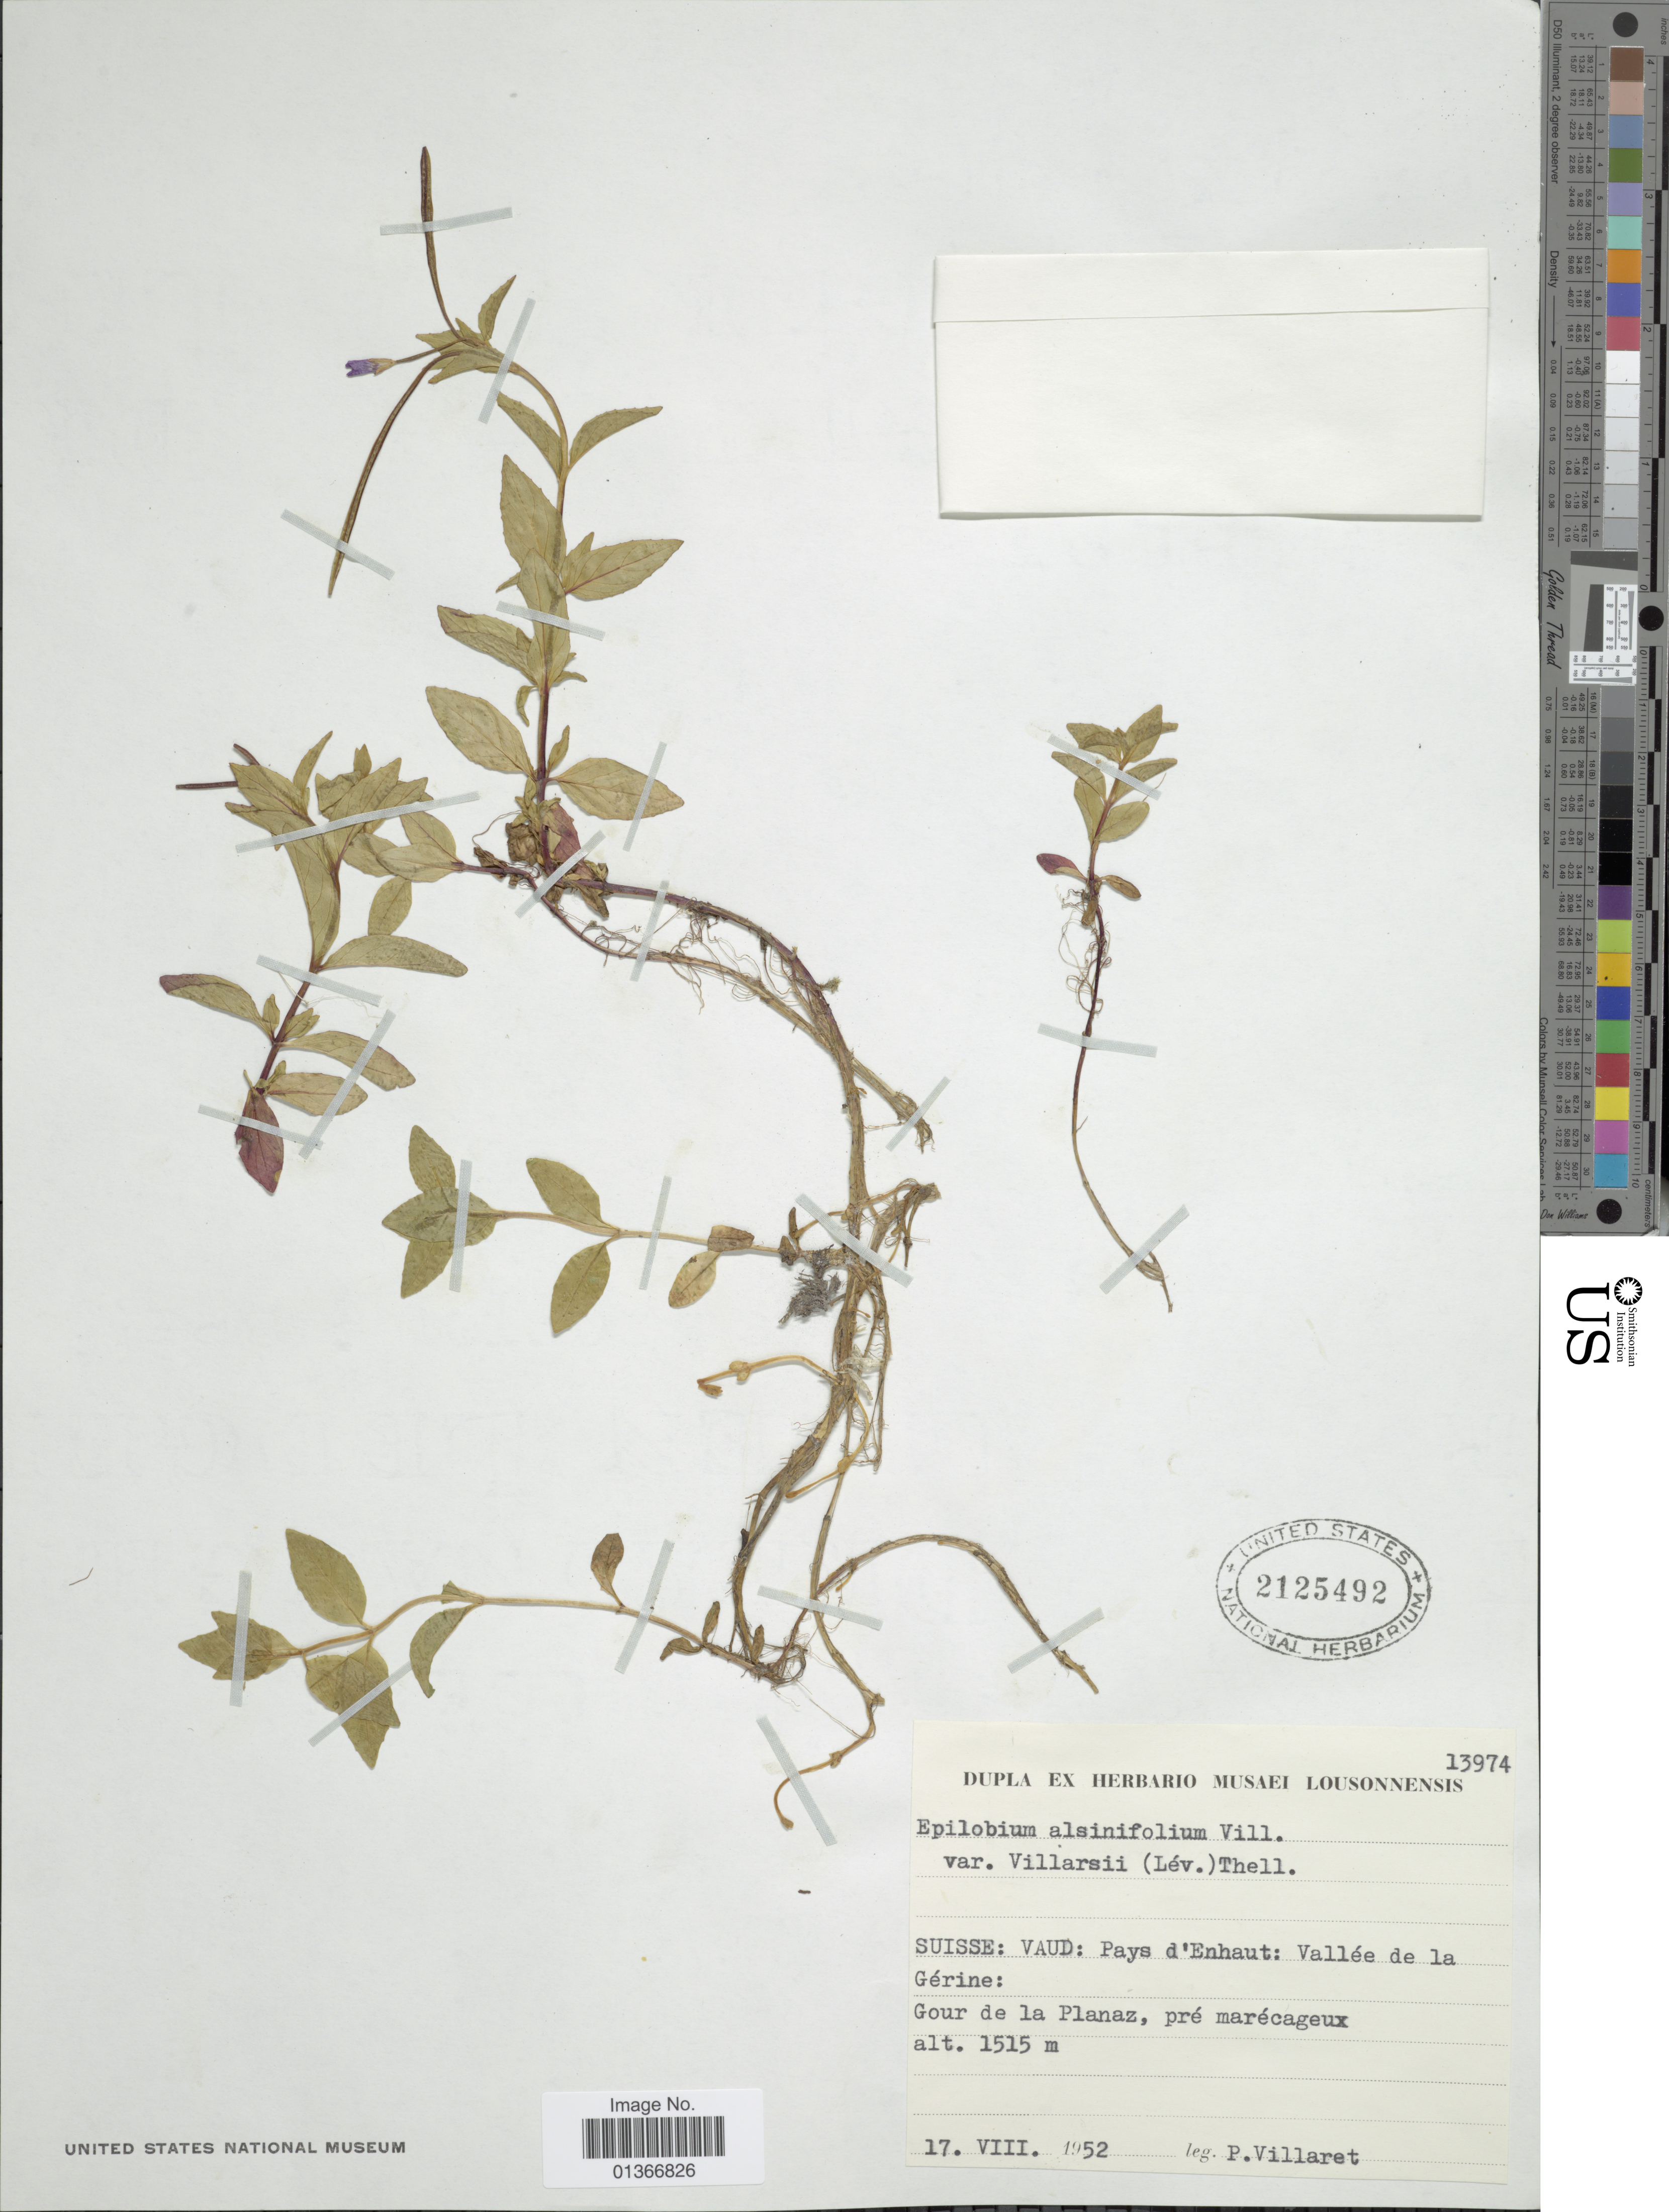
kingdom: Plantae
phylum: Tracheophyta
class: Magnoliopsida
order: Myrtales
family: Onagraceae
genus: Epilobium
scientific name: Epilobium alsinifolium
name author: Vill.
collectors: P. Villaret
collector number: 13974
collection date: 1952-08-17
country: Switzerland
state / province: Vaud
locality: Suisse: Pays d'Enhaut: Vallée de la Gérine: Gour de la Planaz, pré marécageux.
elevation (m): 1515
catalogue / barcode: US 2125492